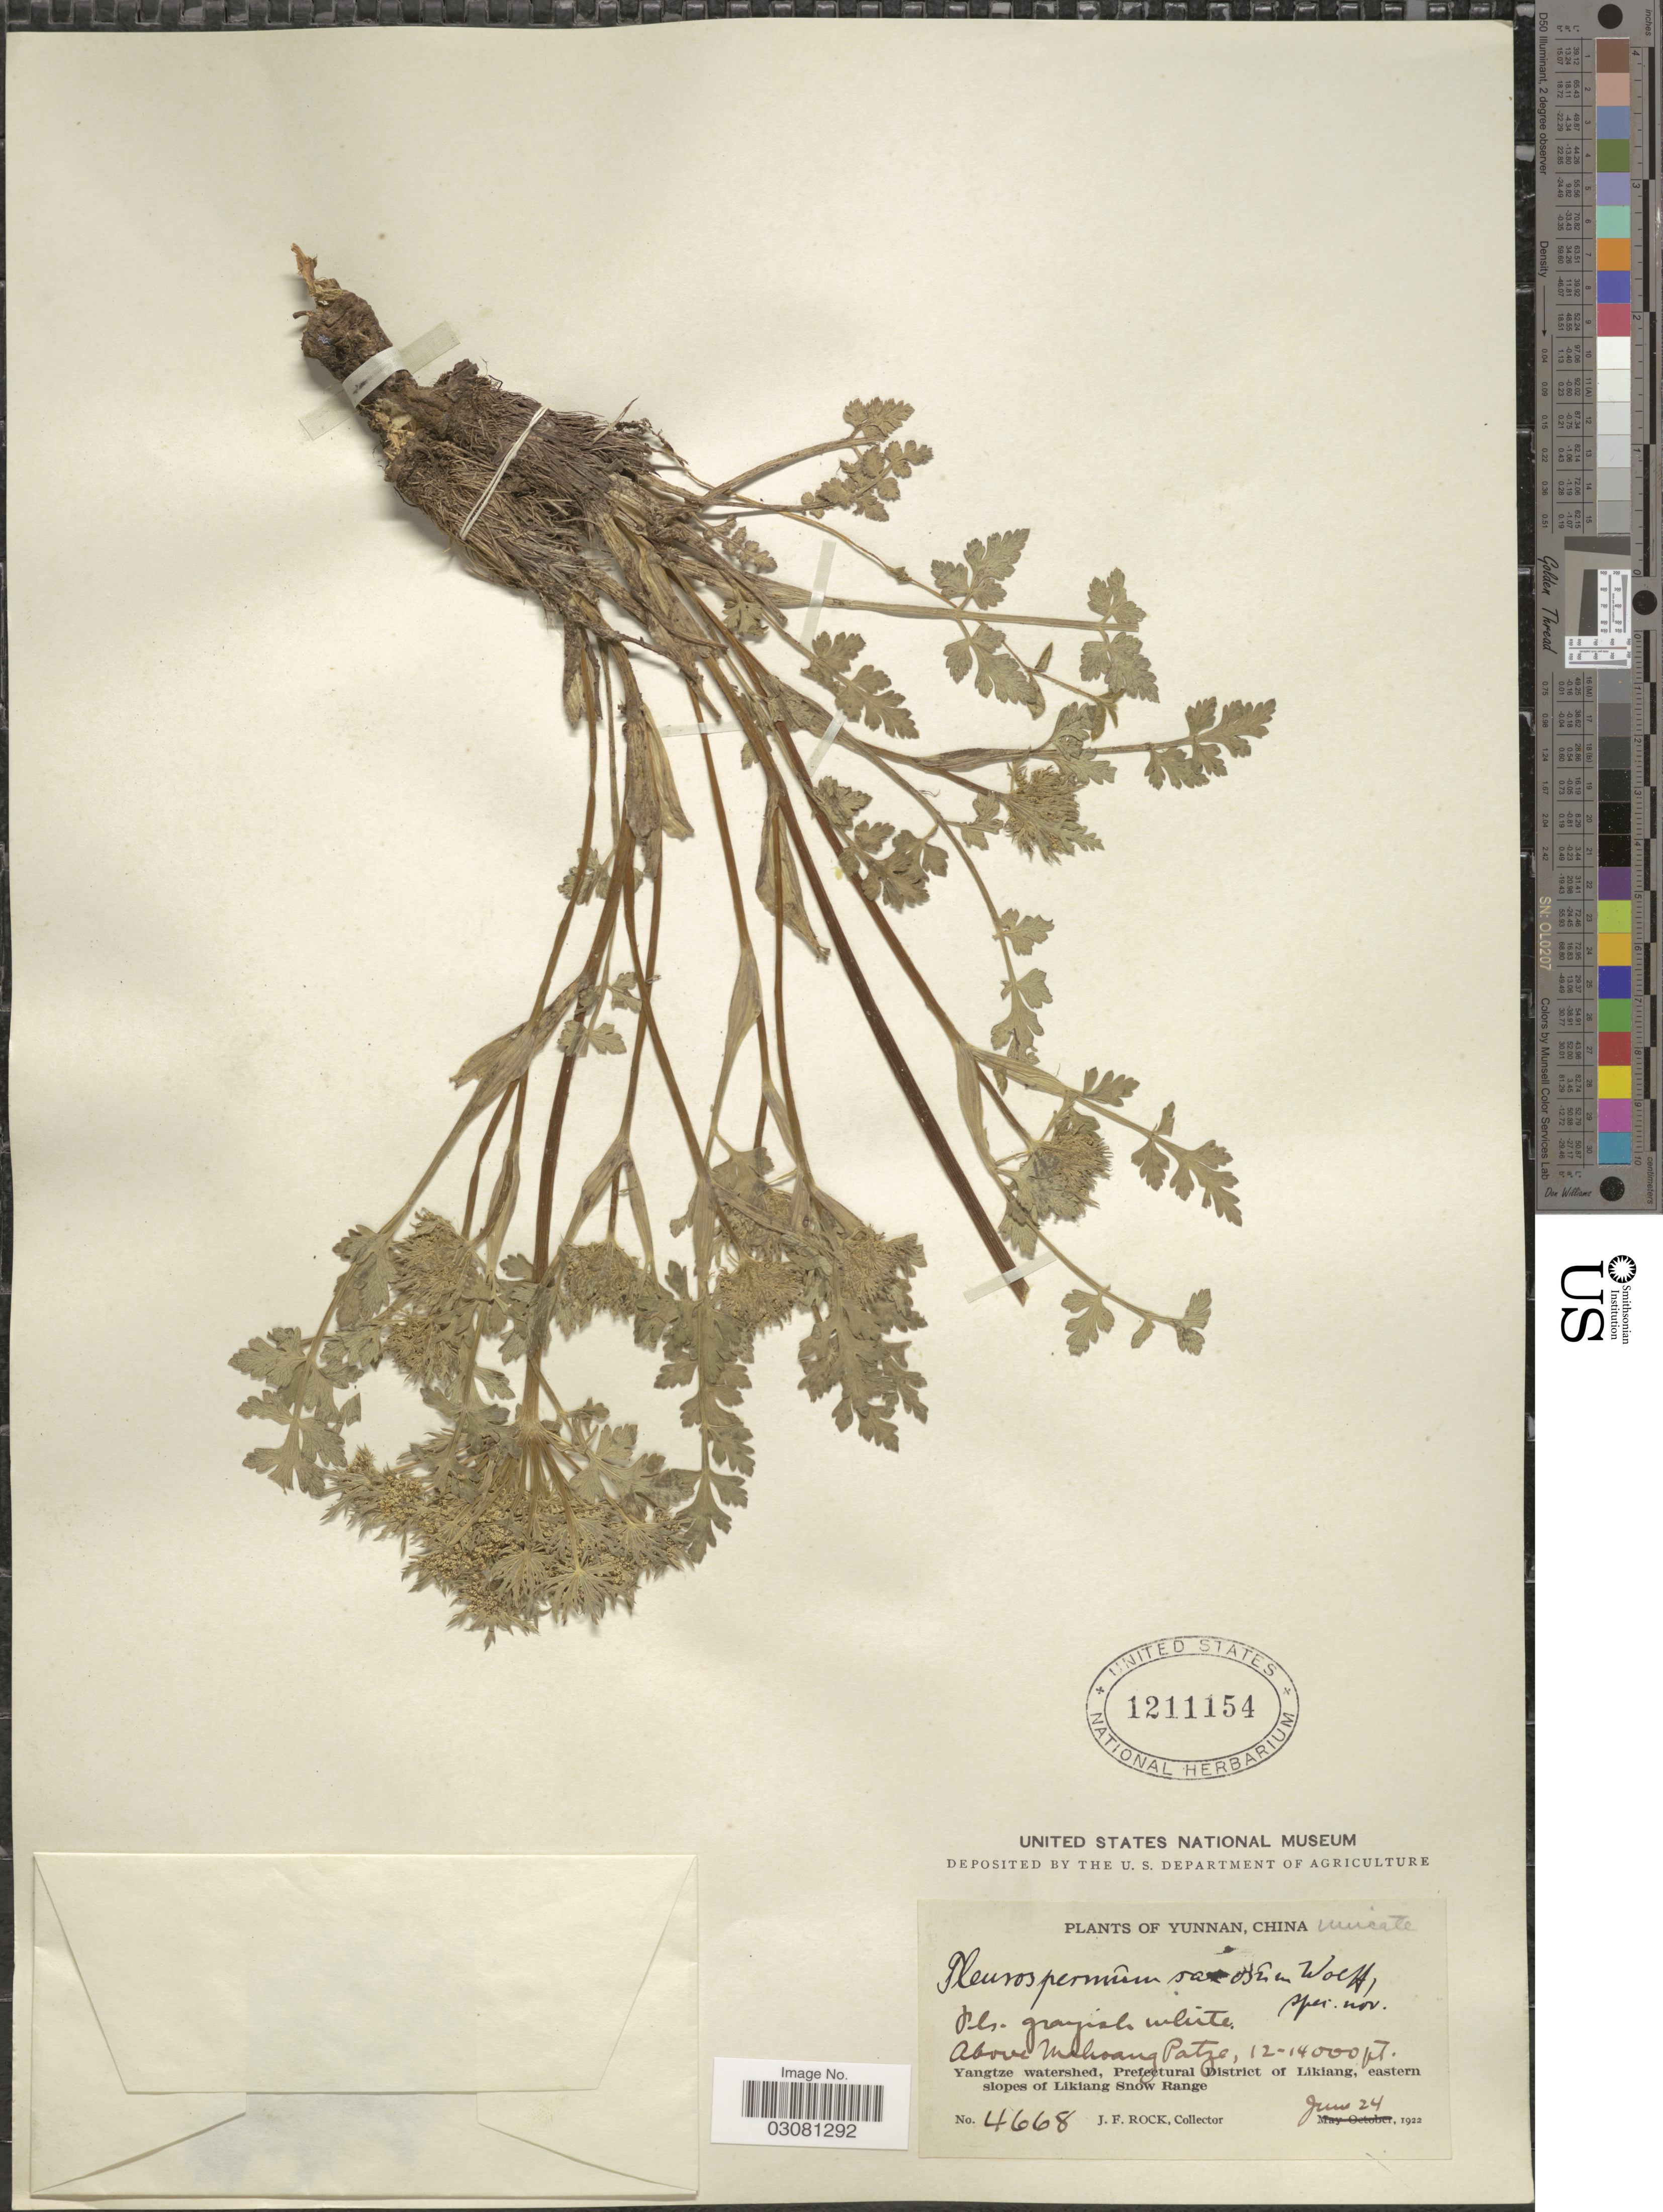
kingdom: Plantae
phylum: Tracheophyta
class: Magnoliopsida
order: Apiales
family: Apiaceae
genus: Pleurospermum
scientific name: Pleurospermum saxosum H. Wolff sp. nov. ined.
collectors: J. Rock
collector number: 4668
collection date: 1922-06-24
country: China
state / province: Yunnan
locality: Above Mahoang Patze. Yangtze watershed, Prefectural District of Likiang, eastern slopes of Likiang Snow Range.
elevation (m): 3658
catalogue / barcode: US 1211154